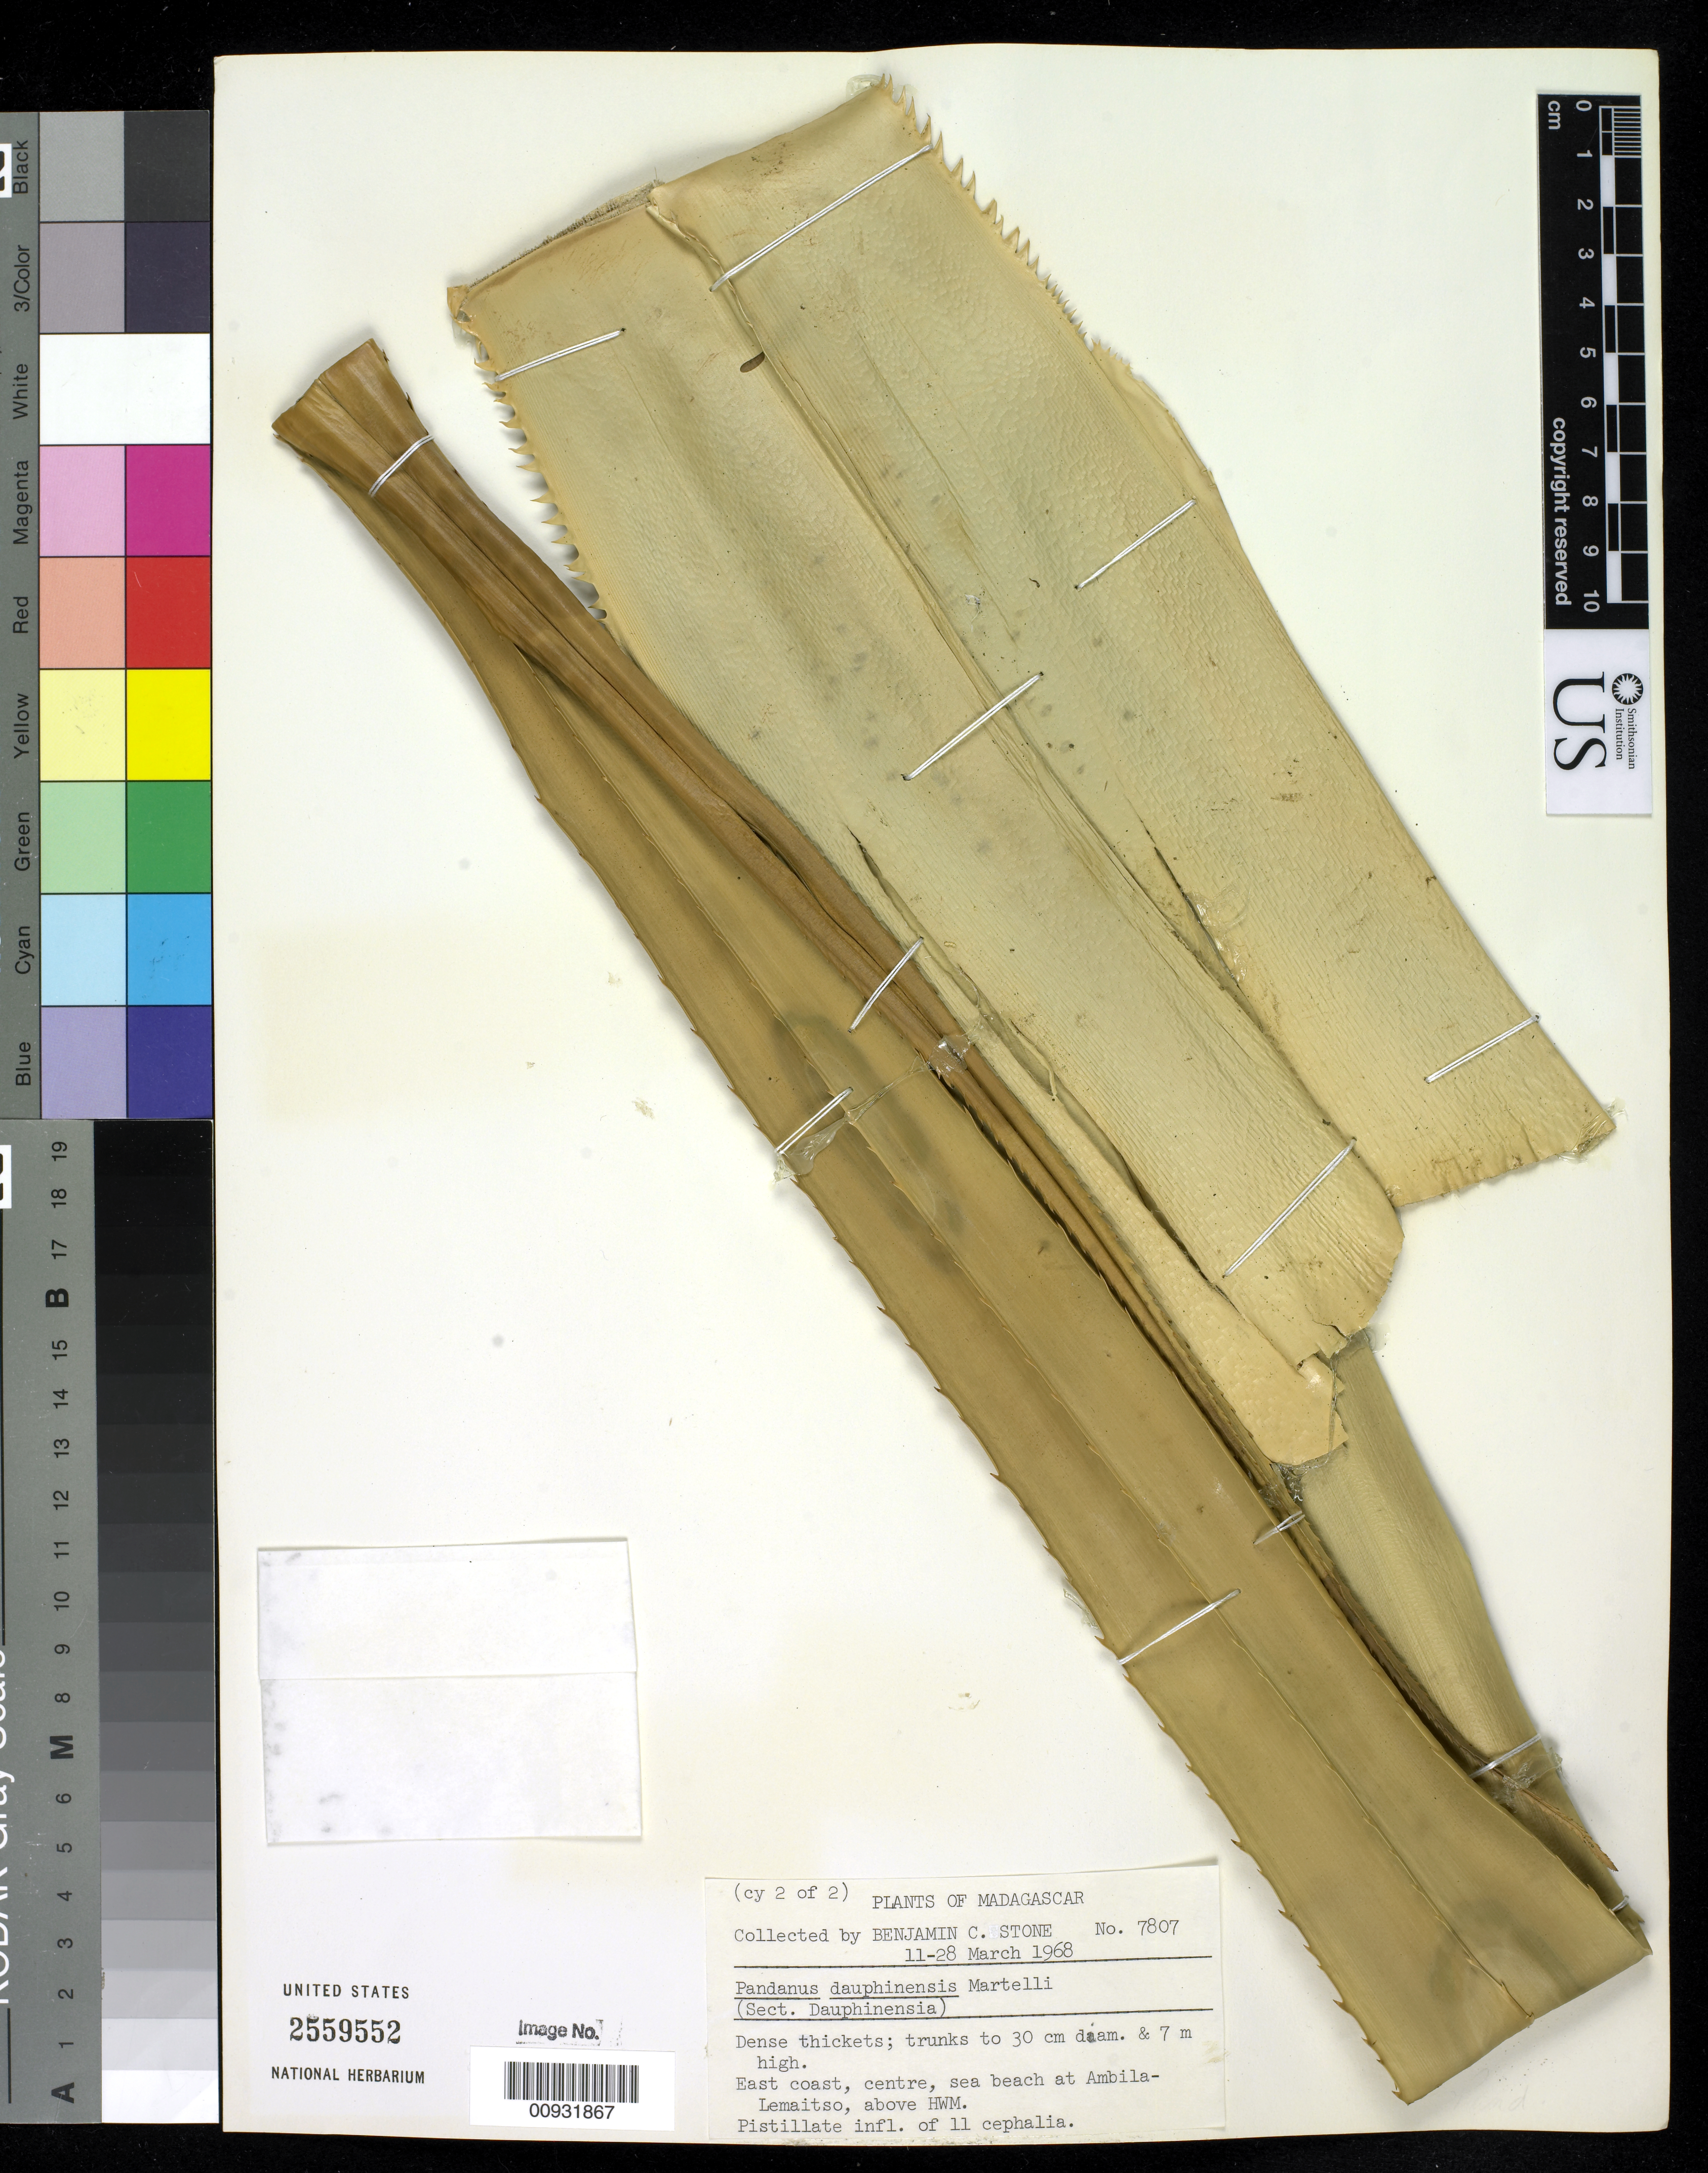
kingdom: Plantae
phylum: Tracheophyta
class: Liliopsida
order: Pandanales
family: Pandanaceae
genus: Pandanus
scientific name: Pandanus dauphinensis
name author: Martelli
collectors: B. C. Stone, P. Morat, J. Guillaumet & E. Friedmann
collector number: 7807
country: Madagascar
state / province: Atsinanana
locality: E coast, Centre, sea beach at Ambila-Lemaitso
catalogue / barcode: US 2559552